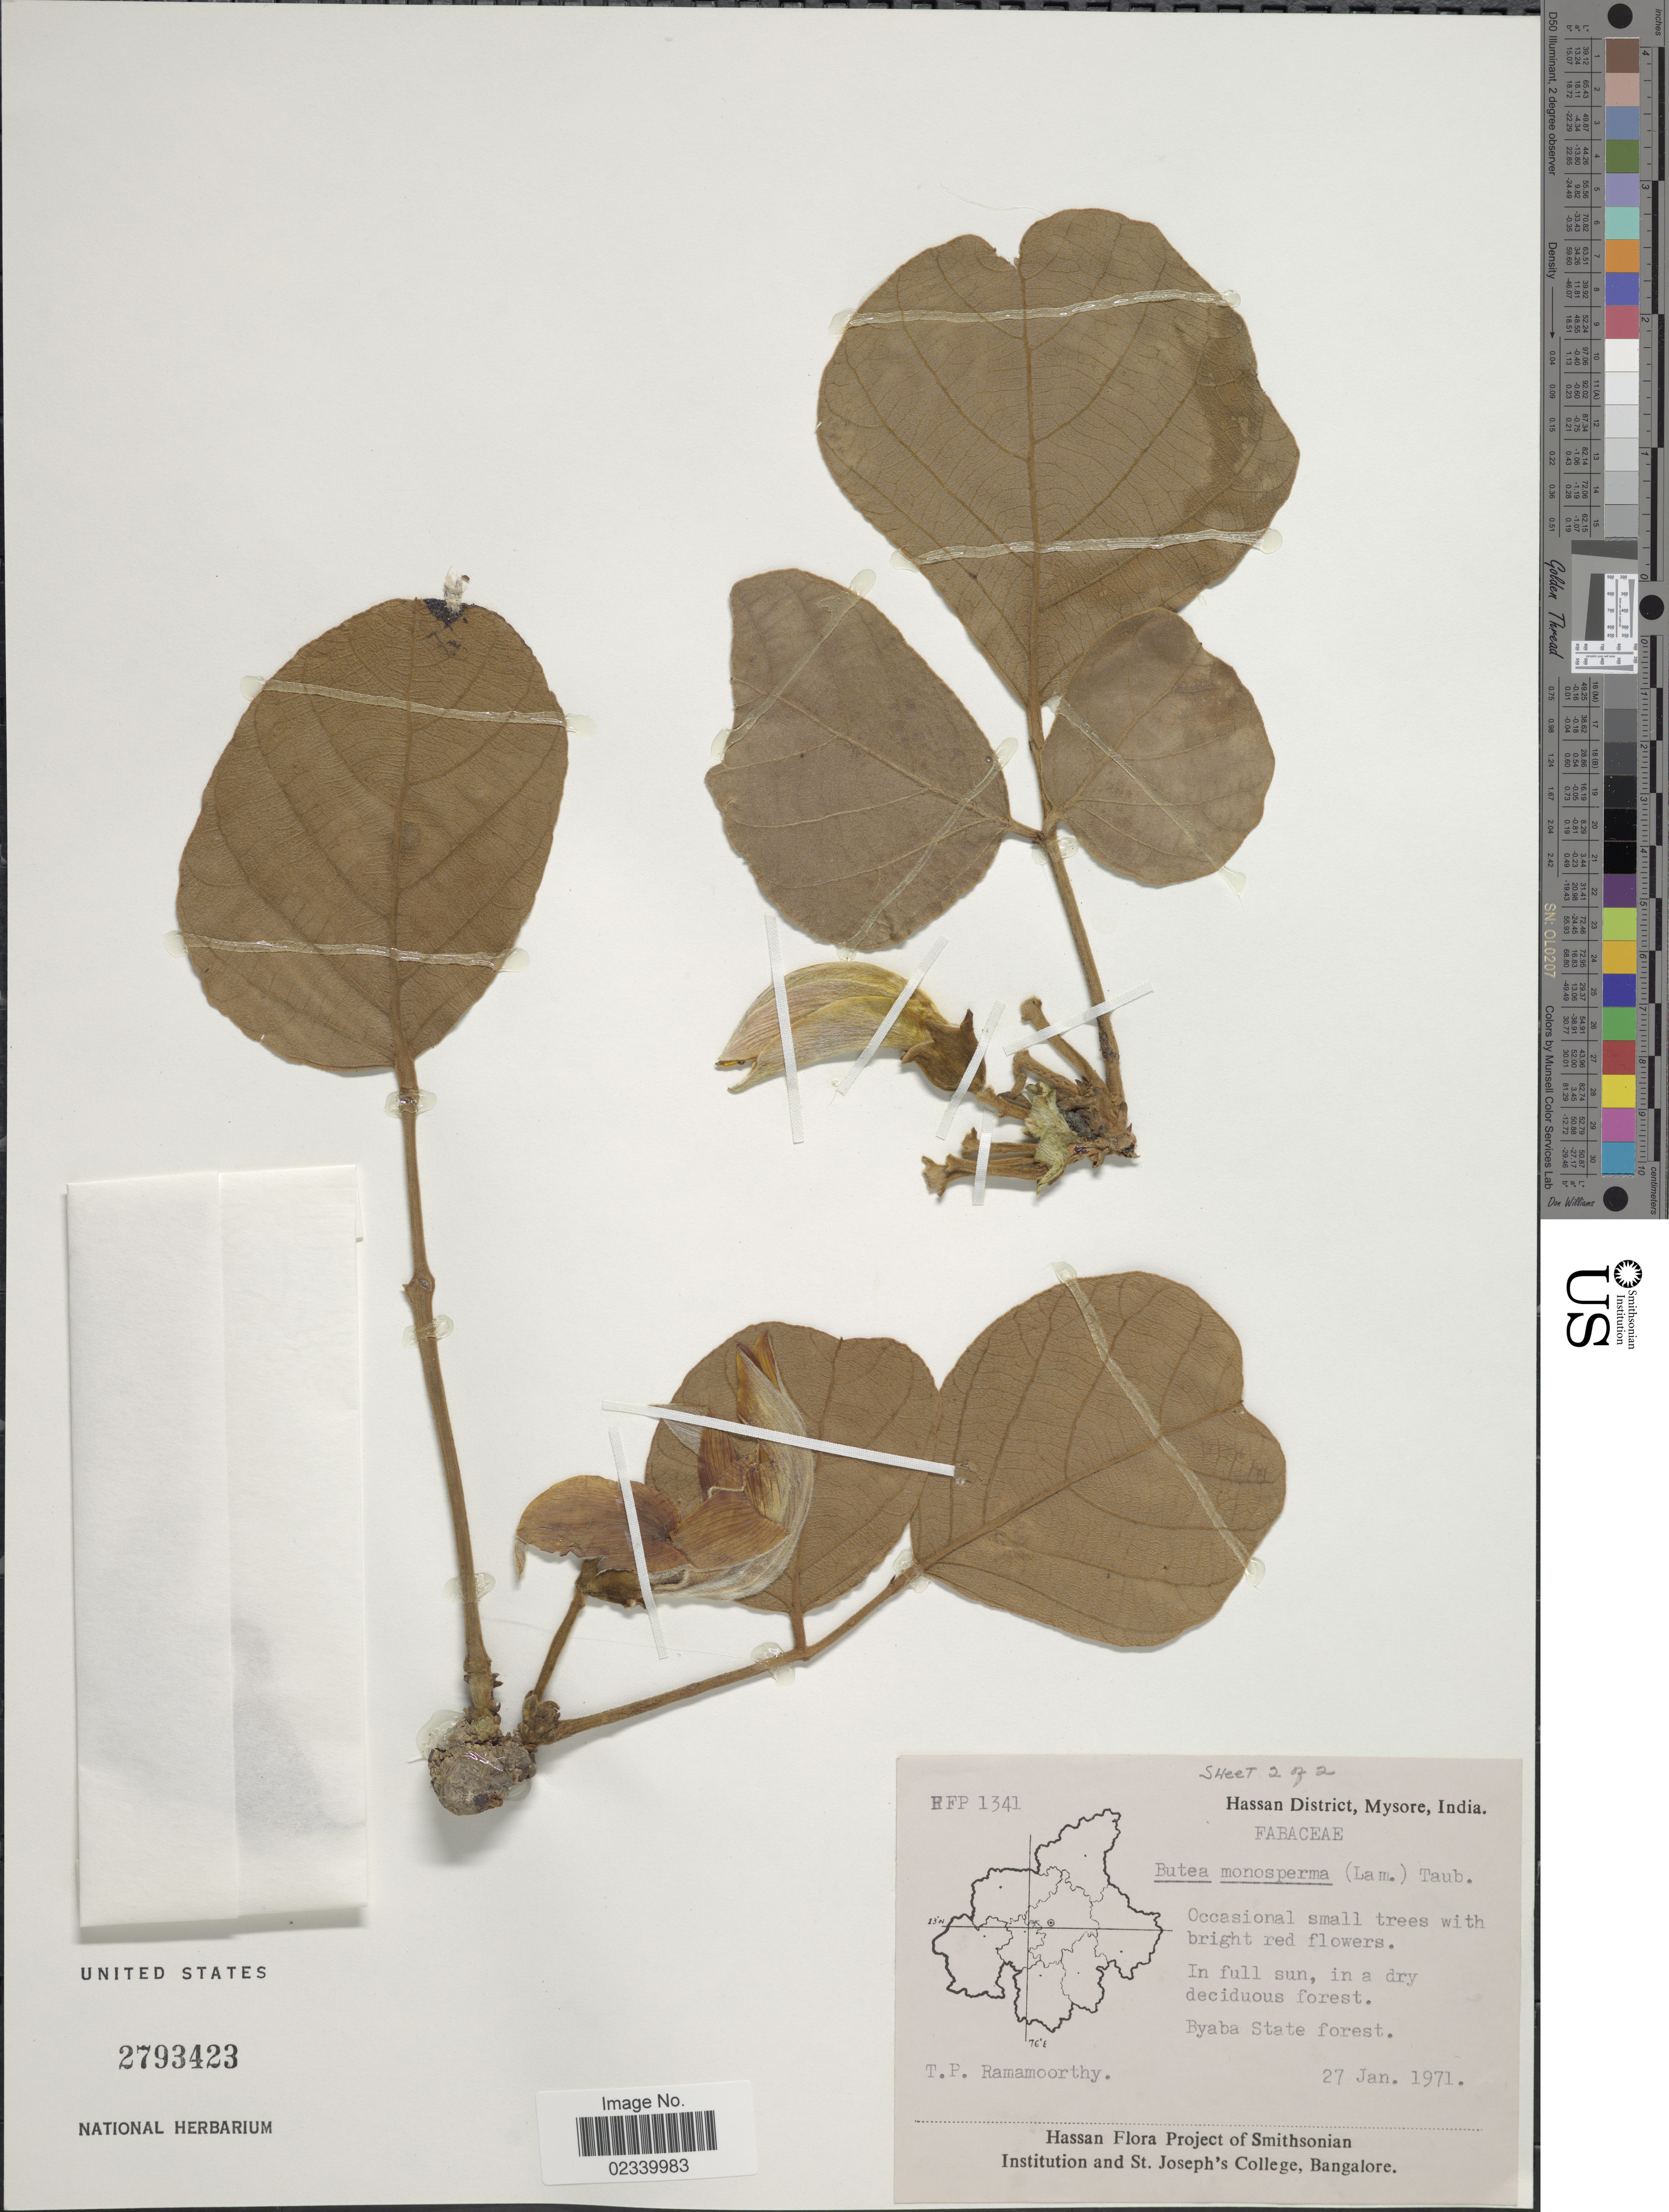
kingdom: Plantae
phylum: Tracheophyta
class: Magnoliopsida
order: Fabales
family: Fabaceae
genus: Butea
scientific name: Butea monosperma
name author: (Lam.) Taub.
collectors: T. P. Ramamoorthy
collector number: HFP 1341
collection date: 1971-01-27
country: India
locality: Hassan District, Mysore, In full sun, in a dry deciduous forest, Byaba State Forest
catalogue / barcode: US 2793423